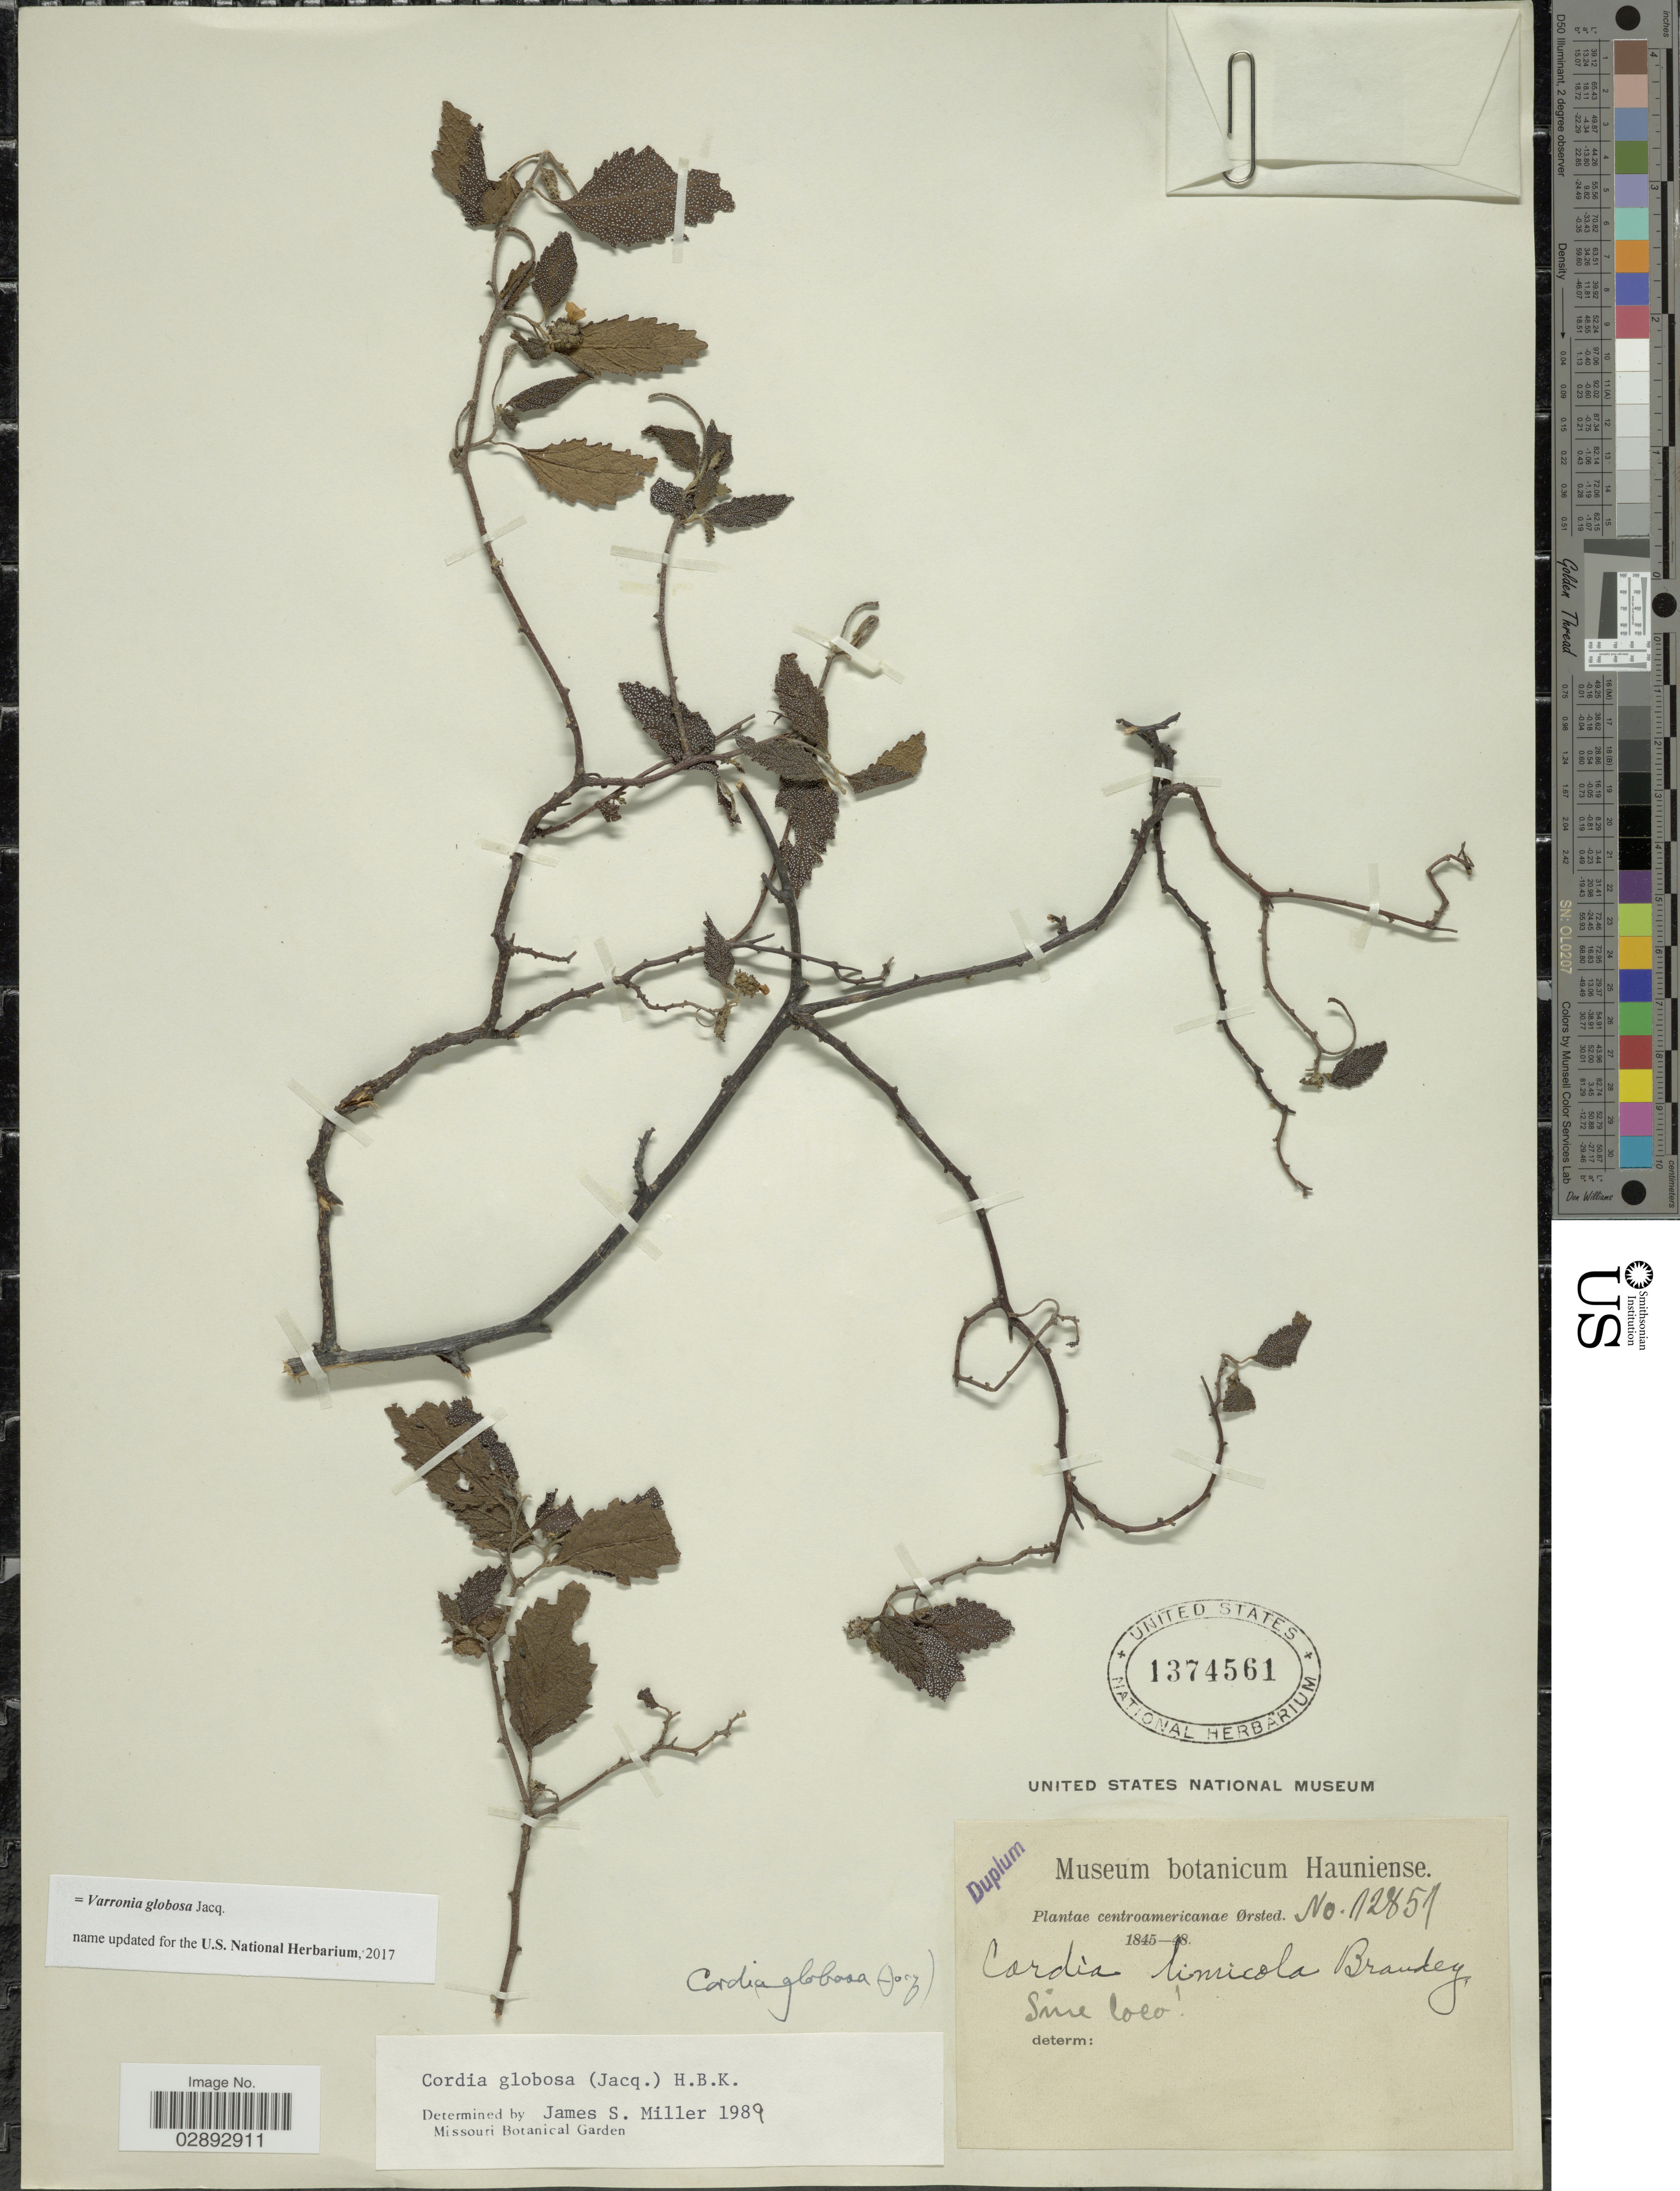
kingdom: Plantae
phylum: Tracheophyta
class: Magnoliopsida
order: Boraginales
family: Cordiaceae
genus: Varronia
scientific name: Varronia globosa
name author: Jacq.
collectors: Ørsted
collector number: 12851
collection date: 1845/1848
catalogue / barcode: US 1374561